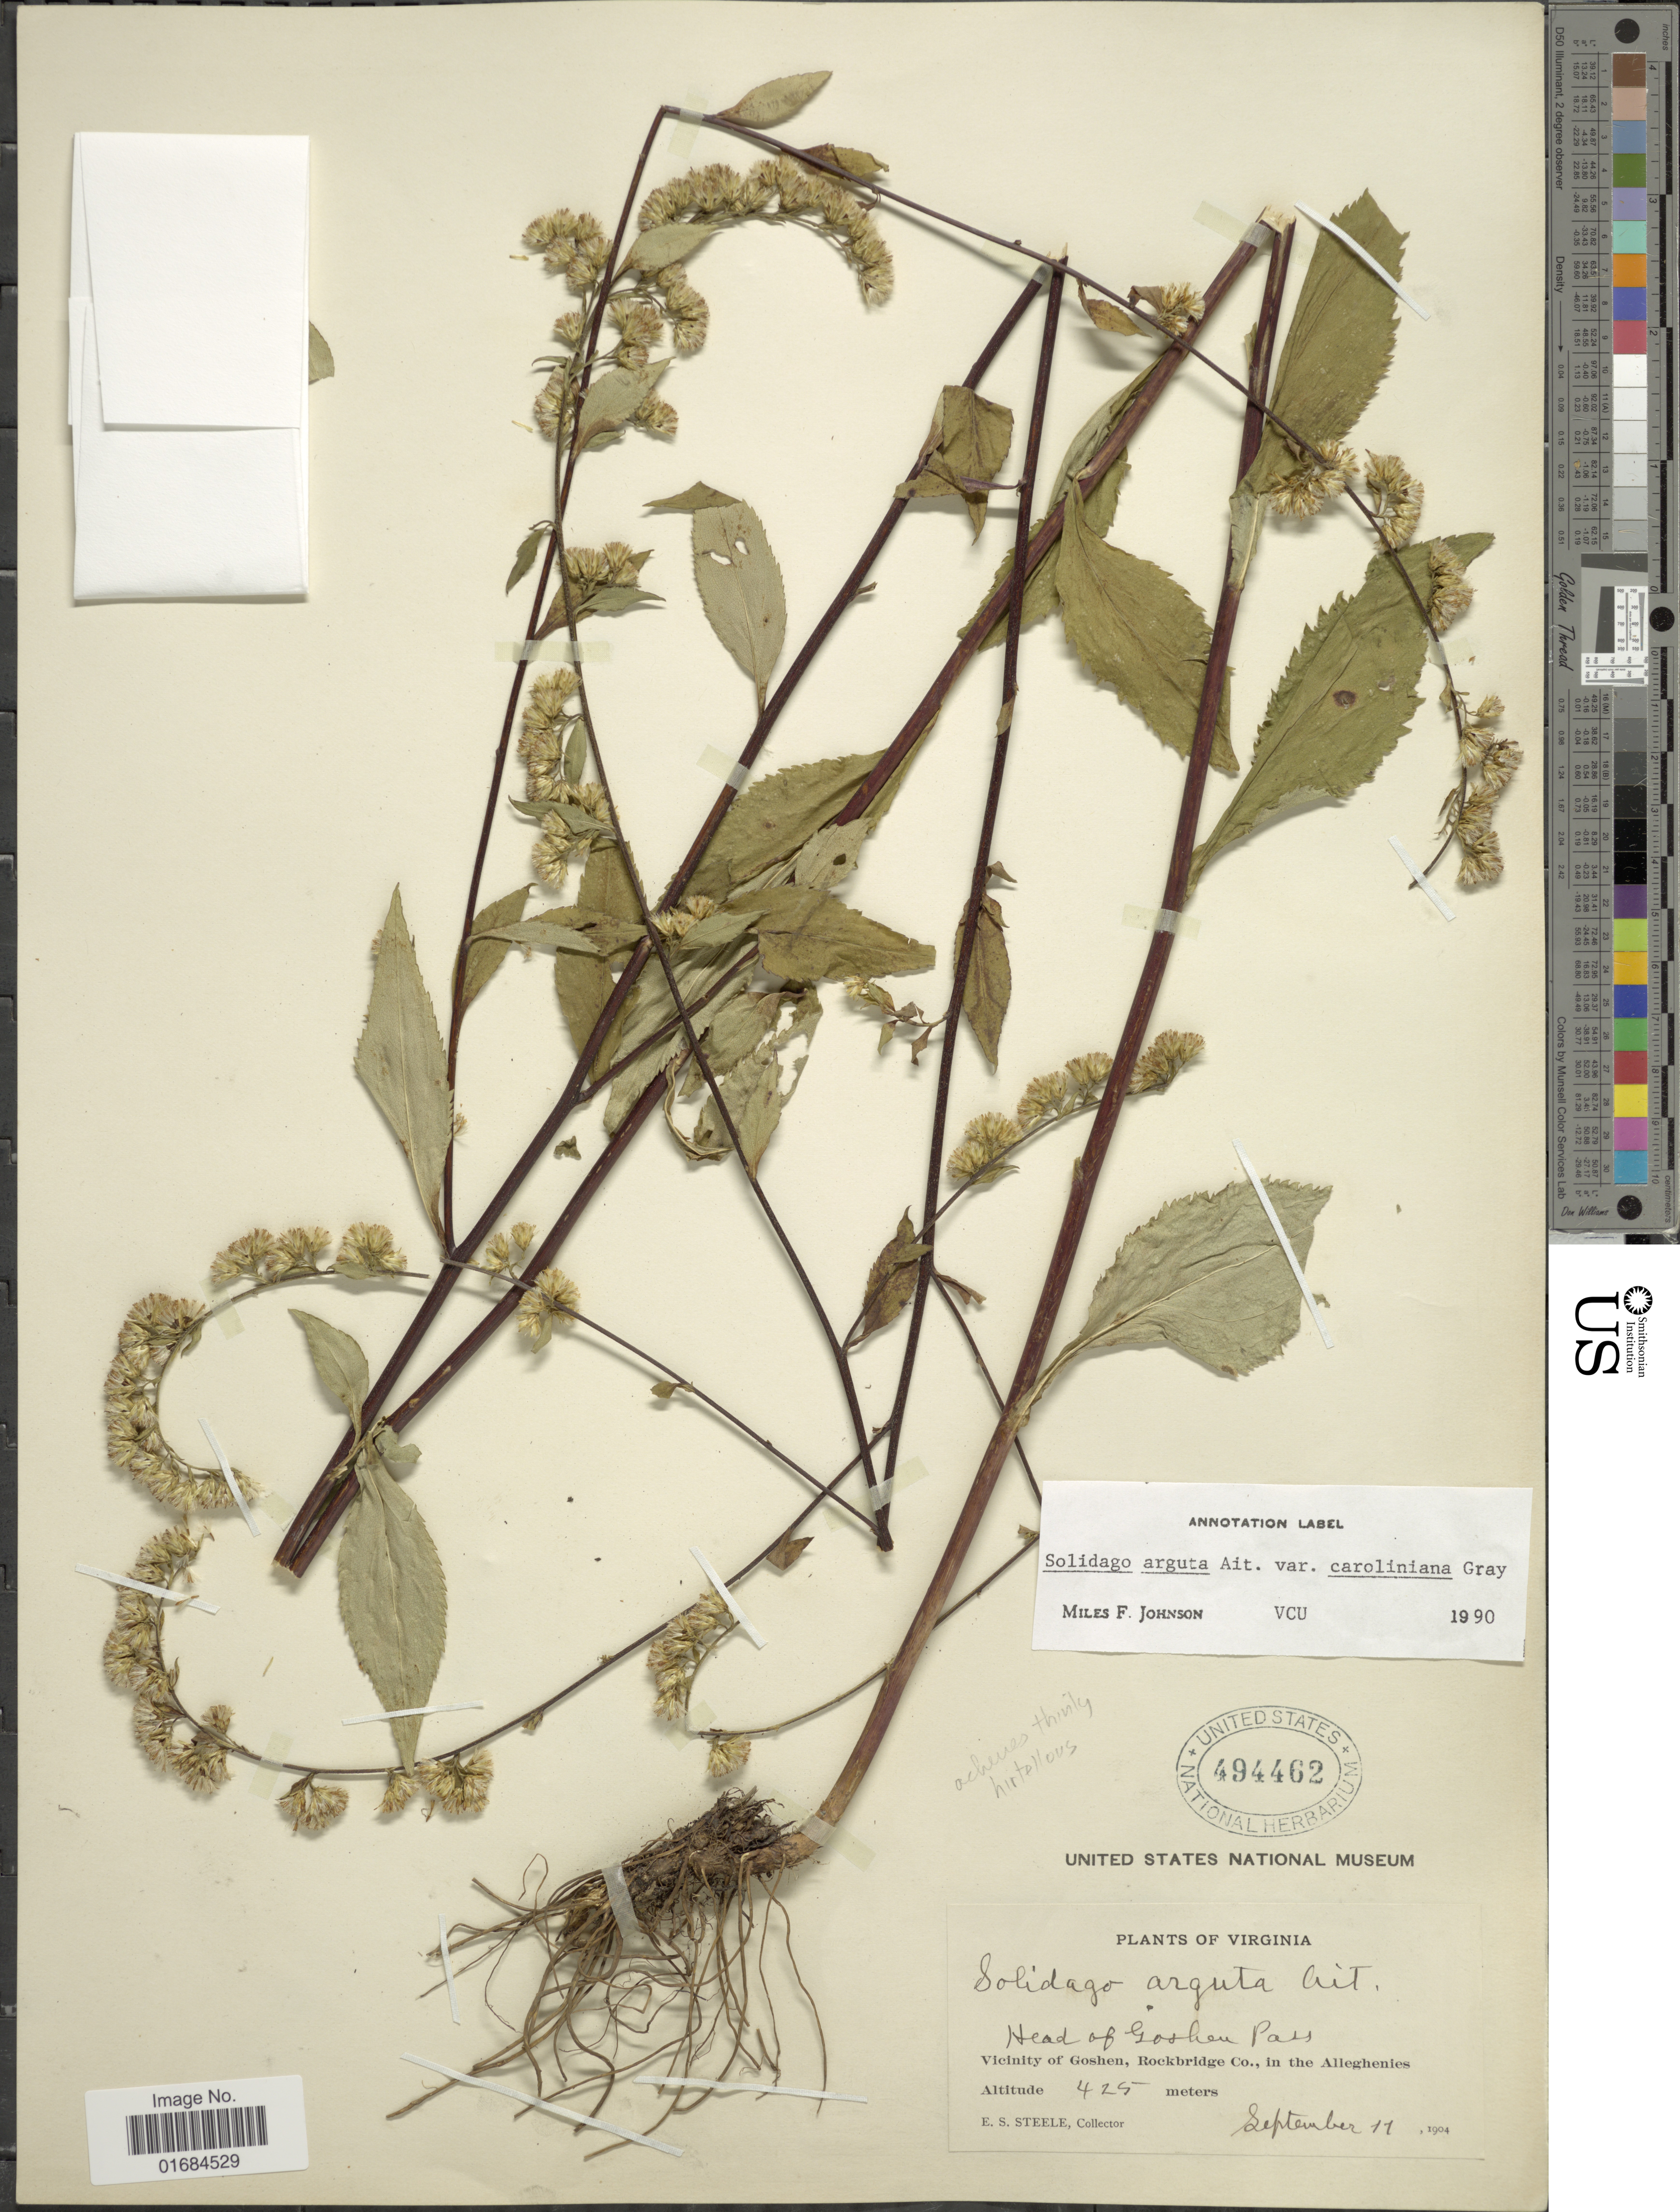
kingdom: Plantae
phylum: Tracheophyta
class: Magnoliopsida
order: Asterales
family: Asteraceae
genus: Solidago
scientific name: Solidago arguta var. caroliniana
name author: A. Gray & et al.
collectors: E. Steele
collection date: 1904-09-11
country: United States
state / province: Virginia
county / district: Rockbridge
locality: Head of Goshen pass, Vicinity of Goshen, Rockbridge Co in the Alleghenies.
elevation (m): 425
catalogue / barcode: US 494462